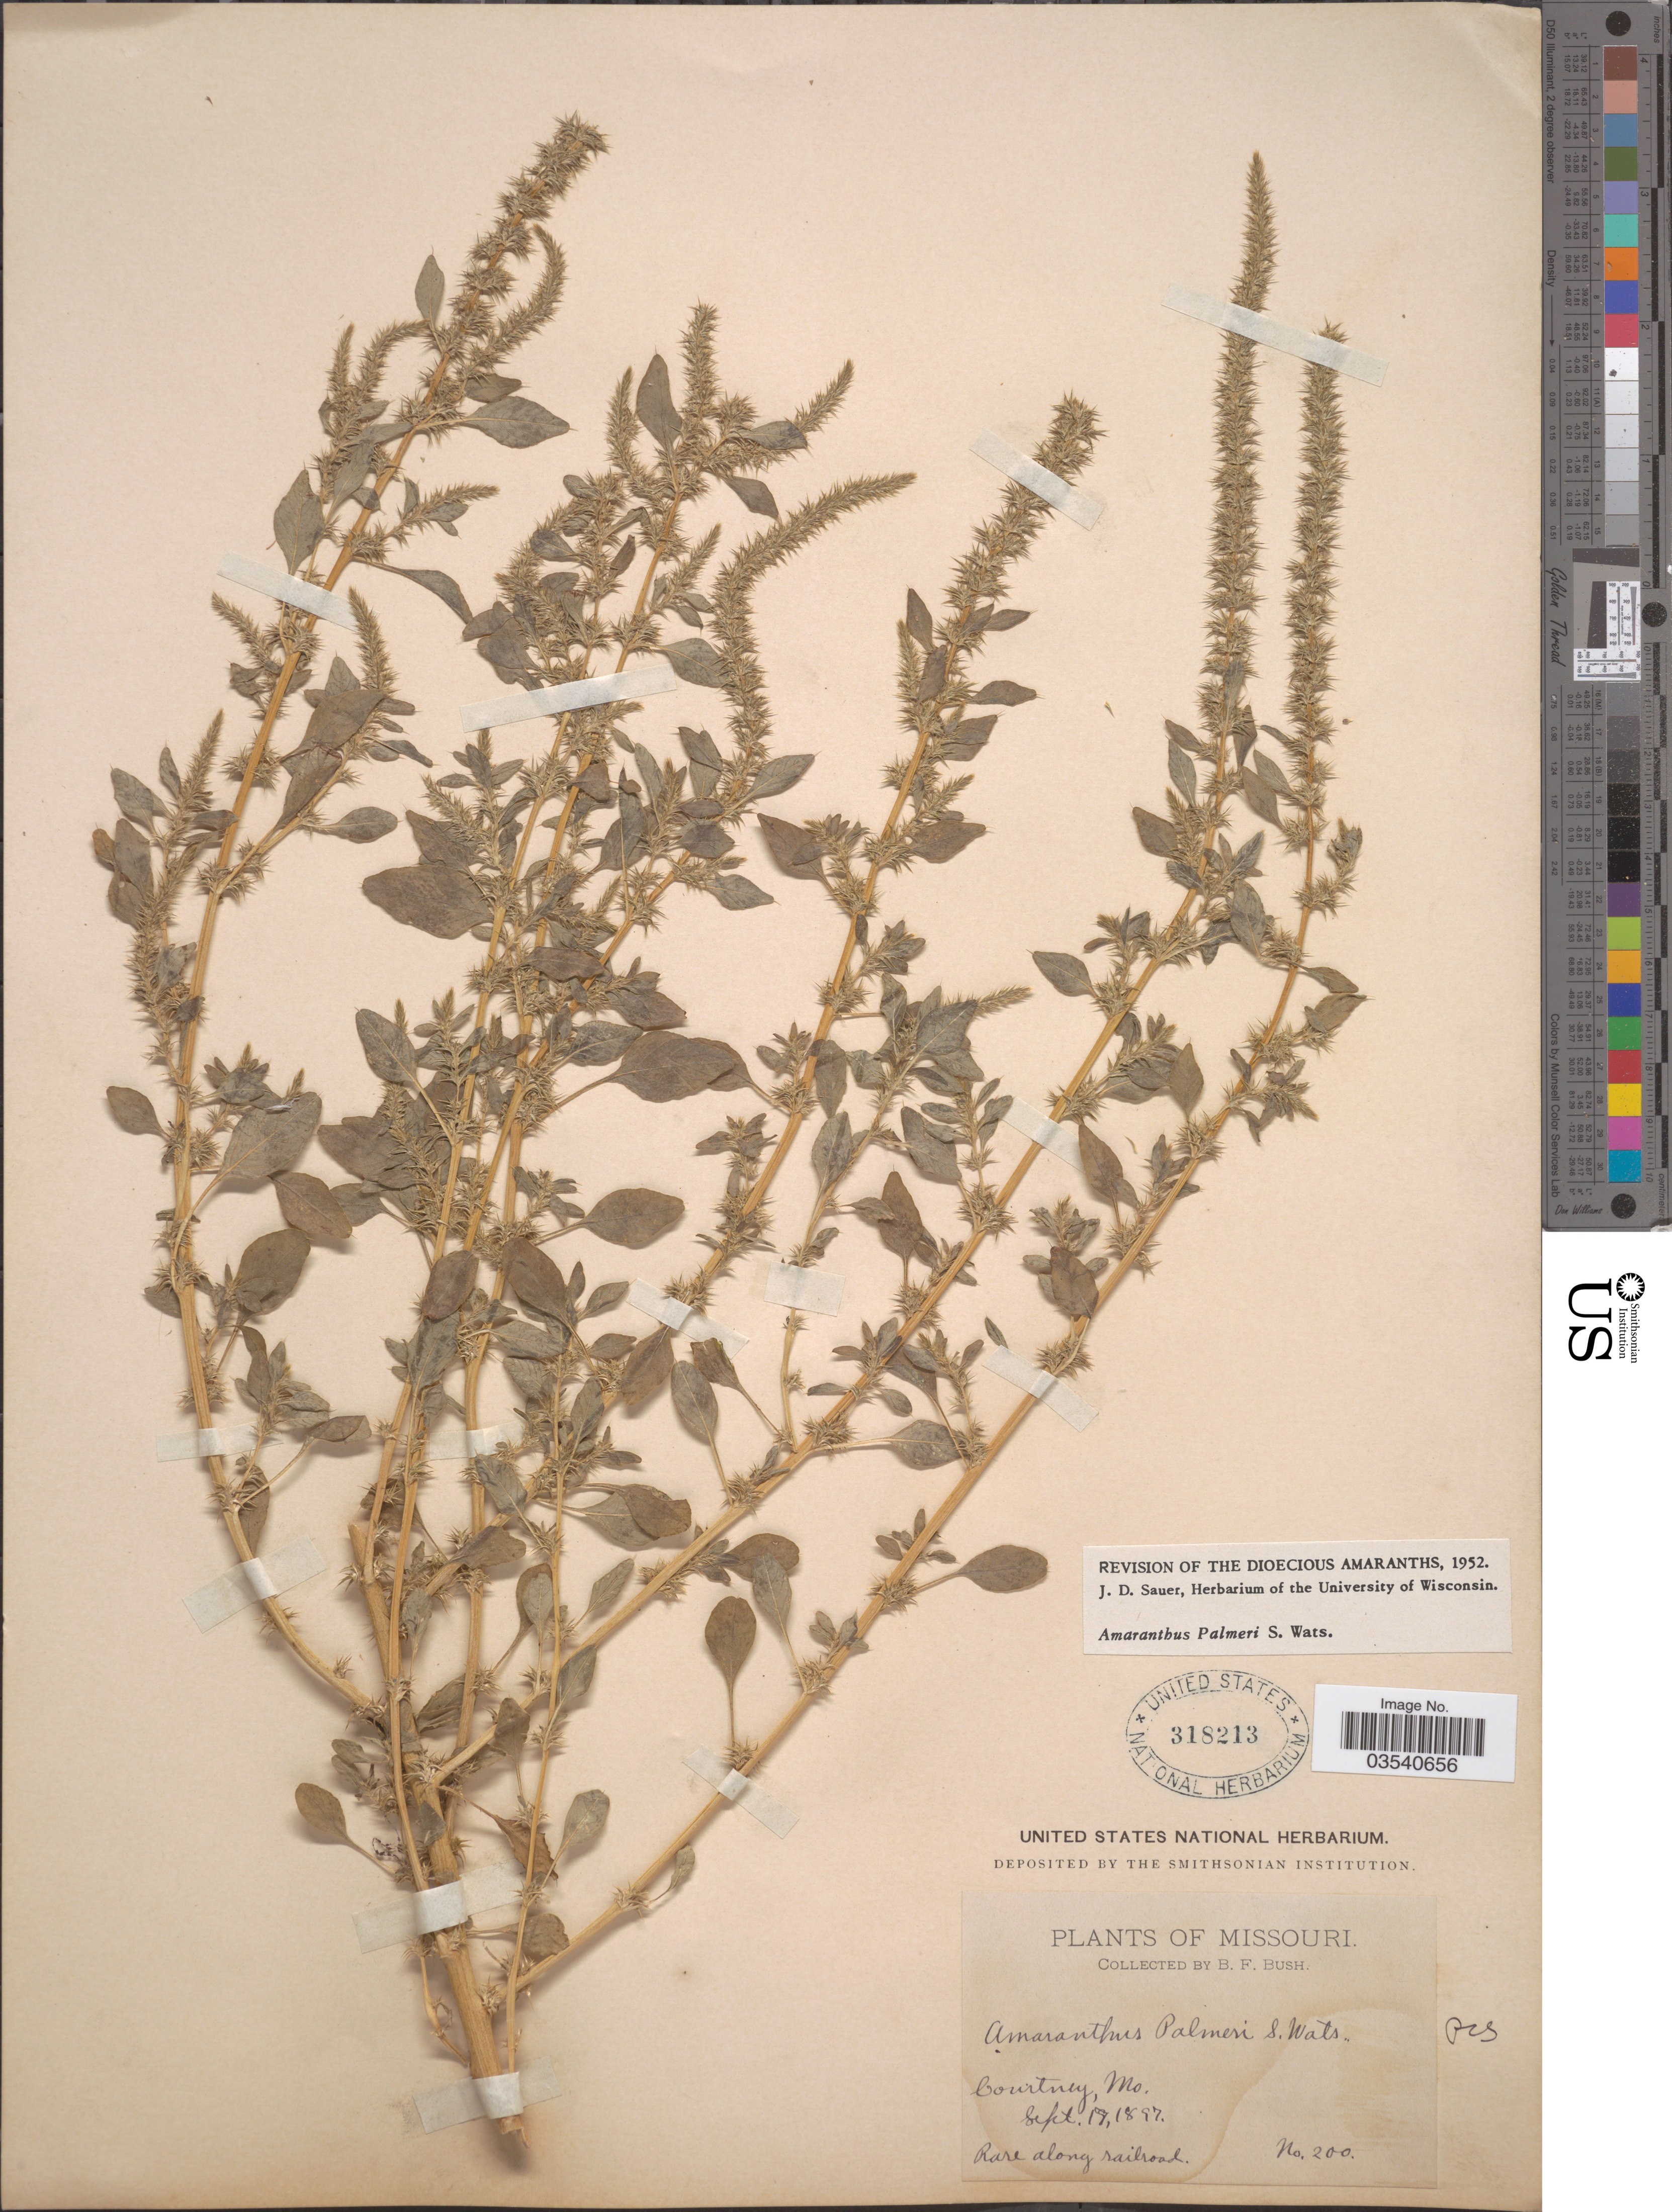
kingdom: Plantae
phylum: Tracheophyta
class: Magnoliopsida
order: Caryophyllales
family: Amaranthaceae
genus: Amaranthus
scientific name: Amaranthus palmeri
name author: S. Watson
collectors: B. F. Bush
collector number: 200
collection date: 1897-09-18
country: United States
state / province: Missouri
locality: Courtney.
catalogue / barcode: US 318213